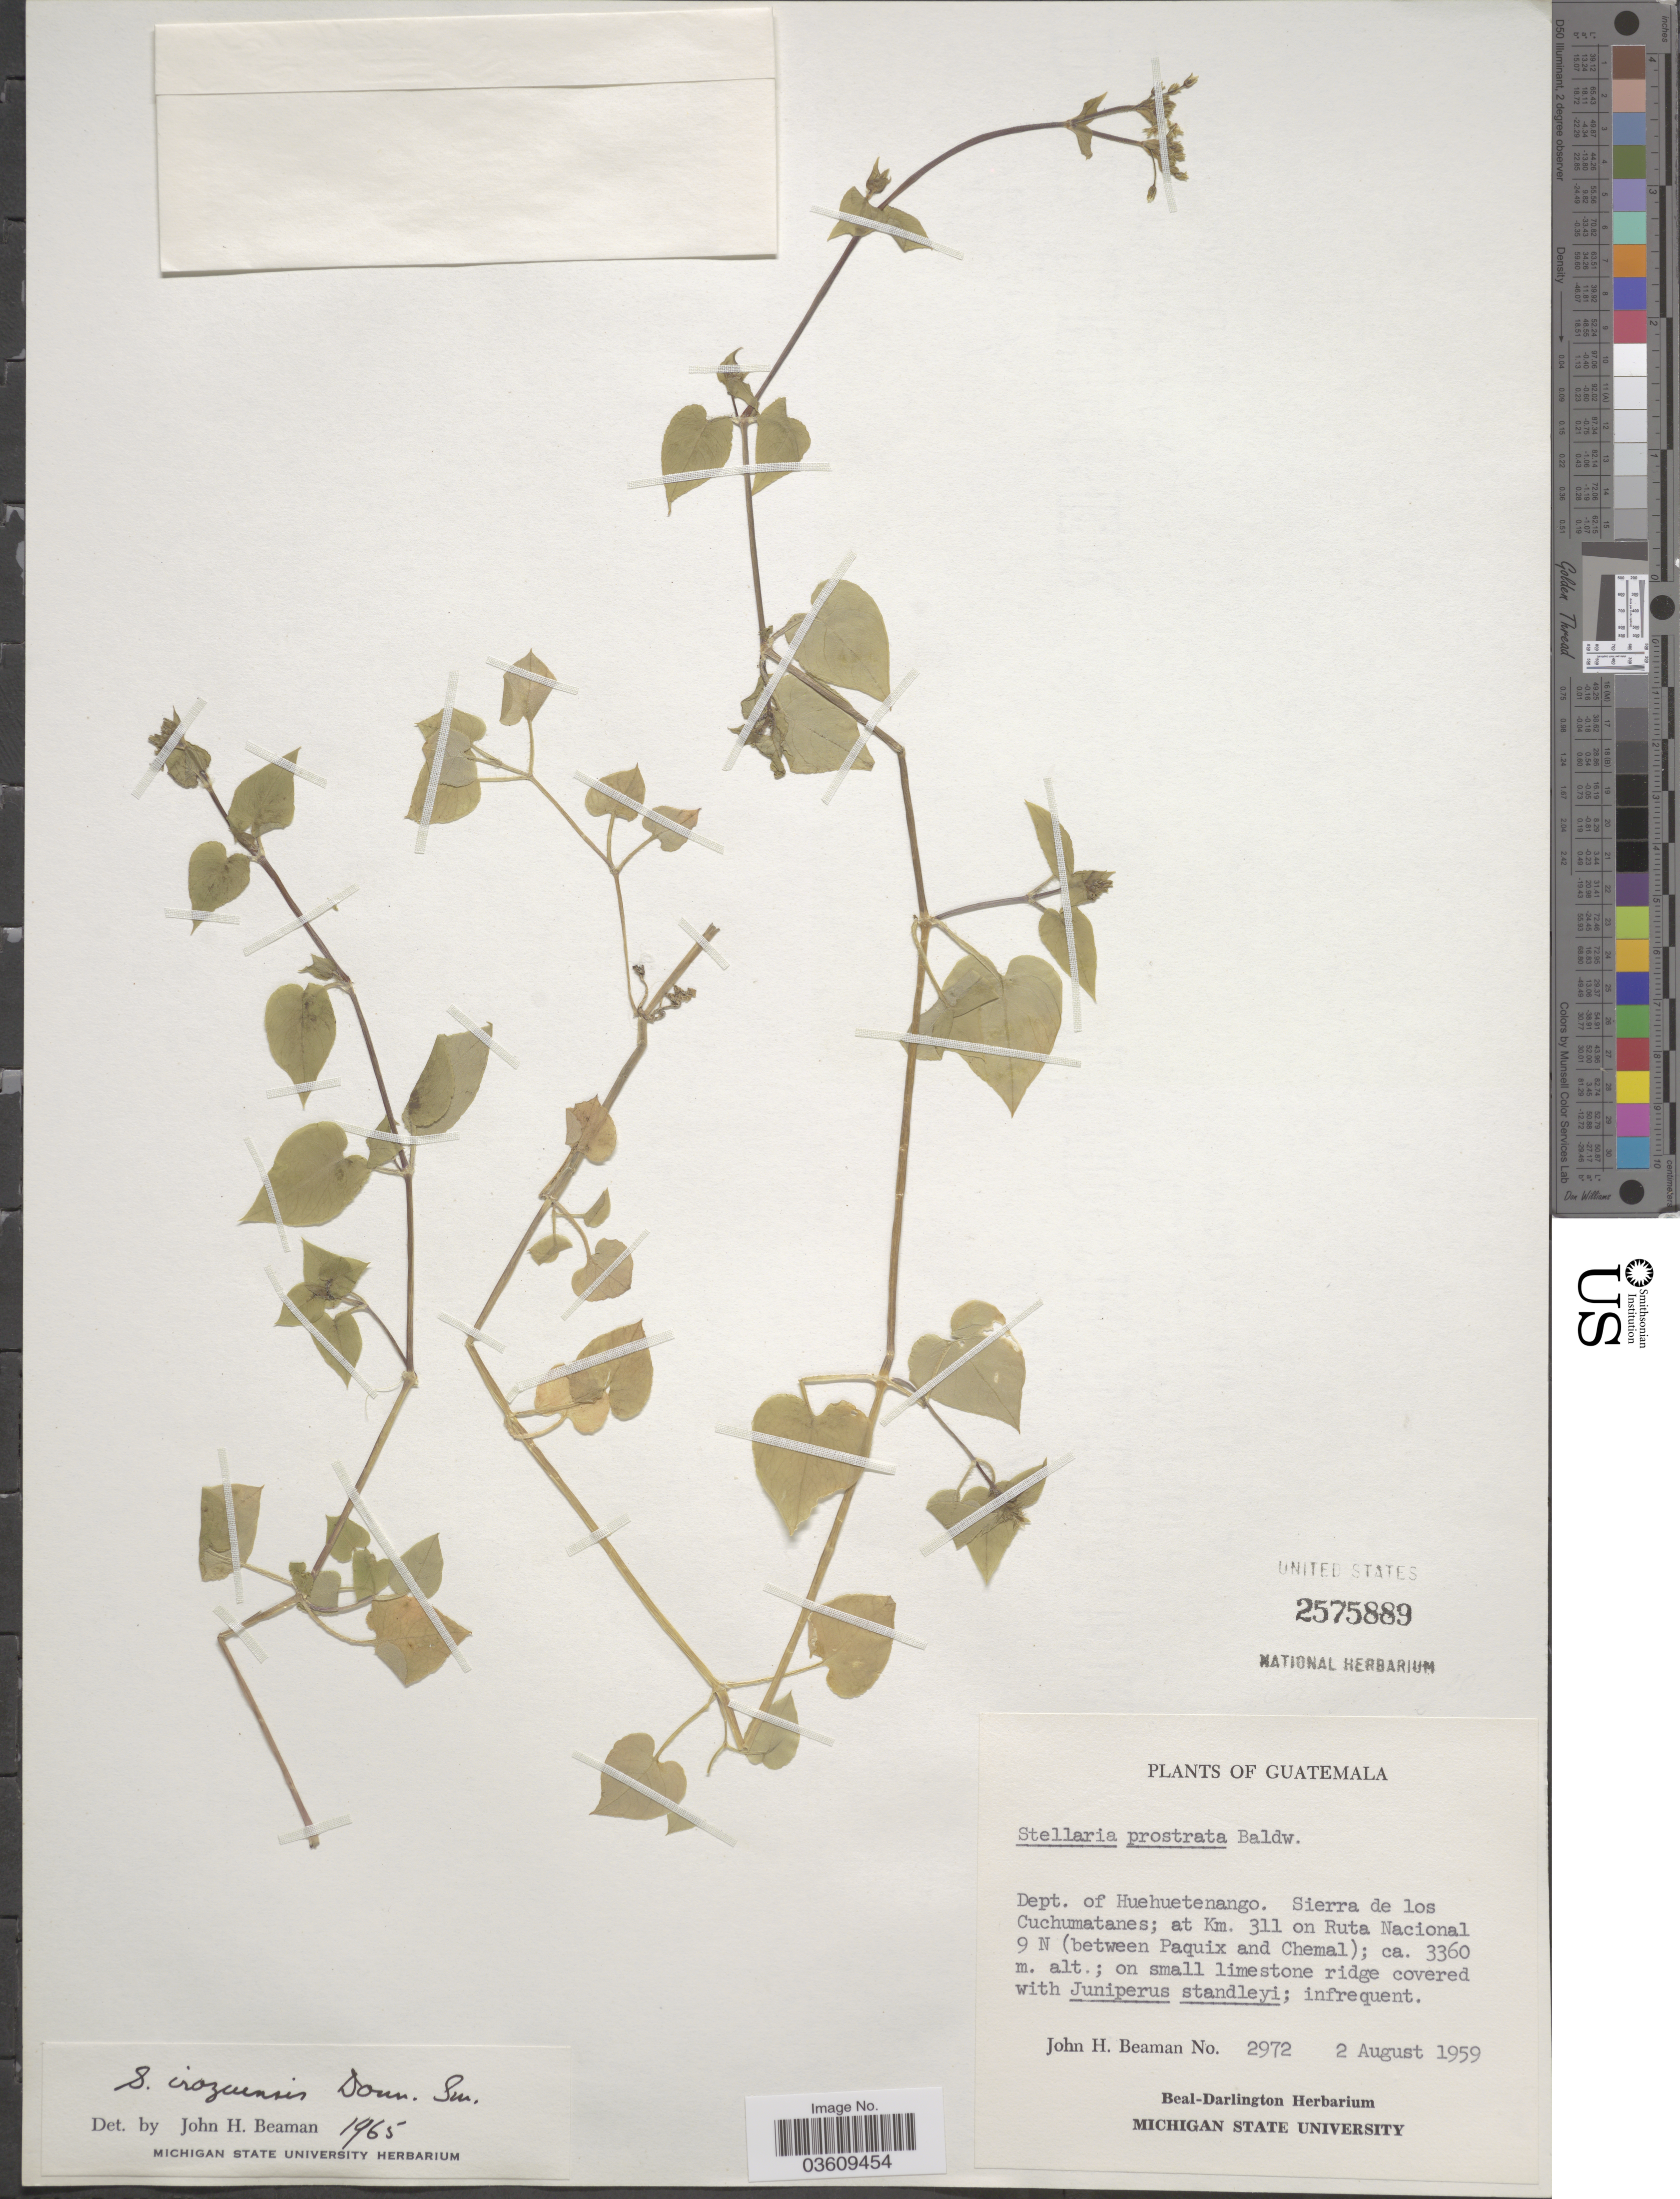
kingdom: Plantae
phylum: Tracheophyta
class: Magnoliopsida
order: Caryophyllales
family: Caryophyllaceae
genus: Stellaria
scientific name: Stellaria prostrata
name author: Baldwin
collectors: J. H. Beaman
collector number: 2972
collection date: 1959-08-02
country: Guatemala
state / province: Huehuetenango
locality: Dept. of Huehuetenango. Sierra de los Cuchumatanes; at Km. 311 on Ruta Nacional 9 N (between Paquix and Chemal).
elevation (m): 3360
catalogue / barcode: US 2575889